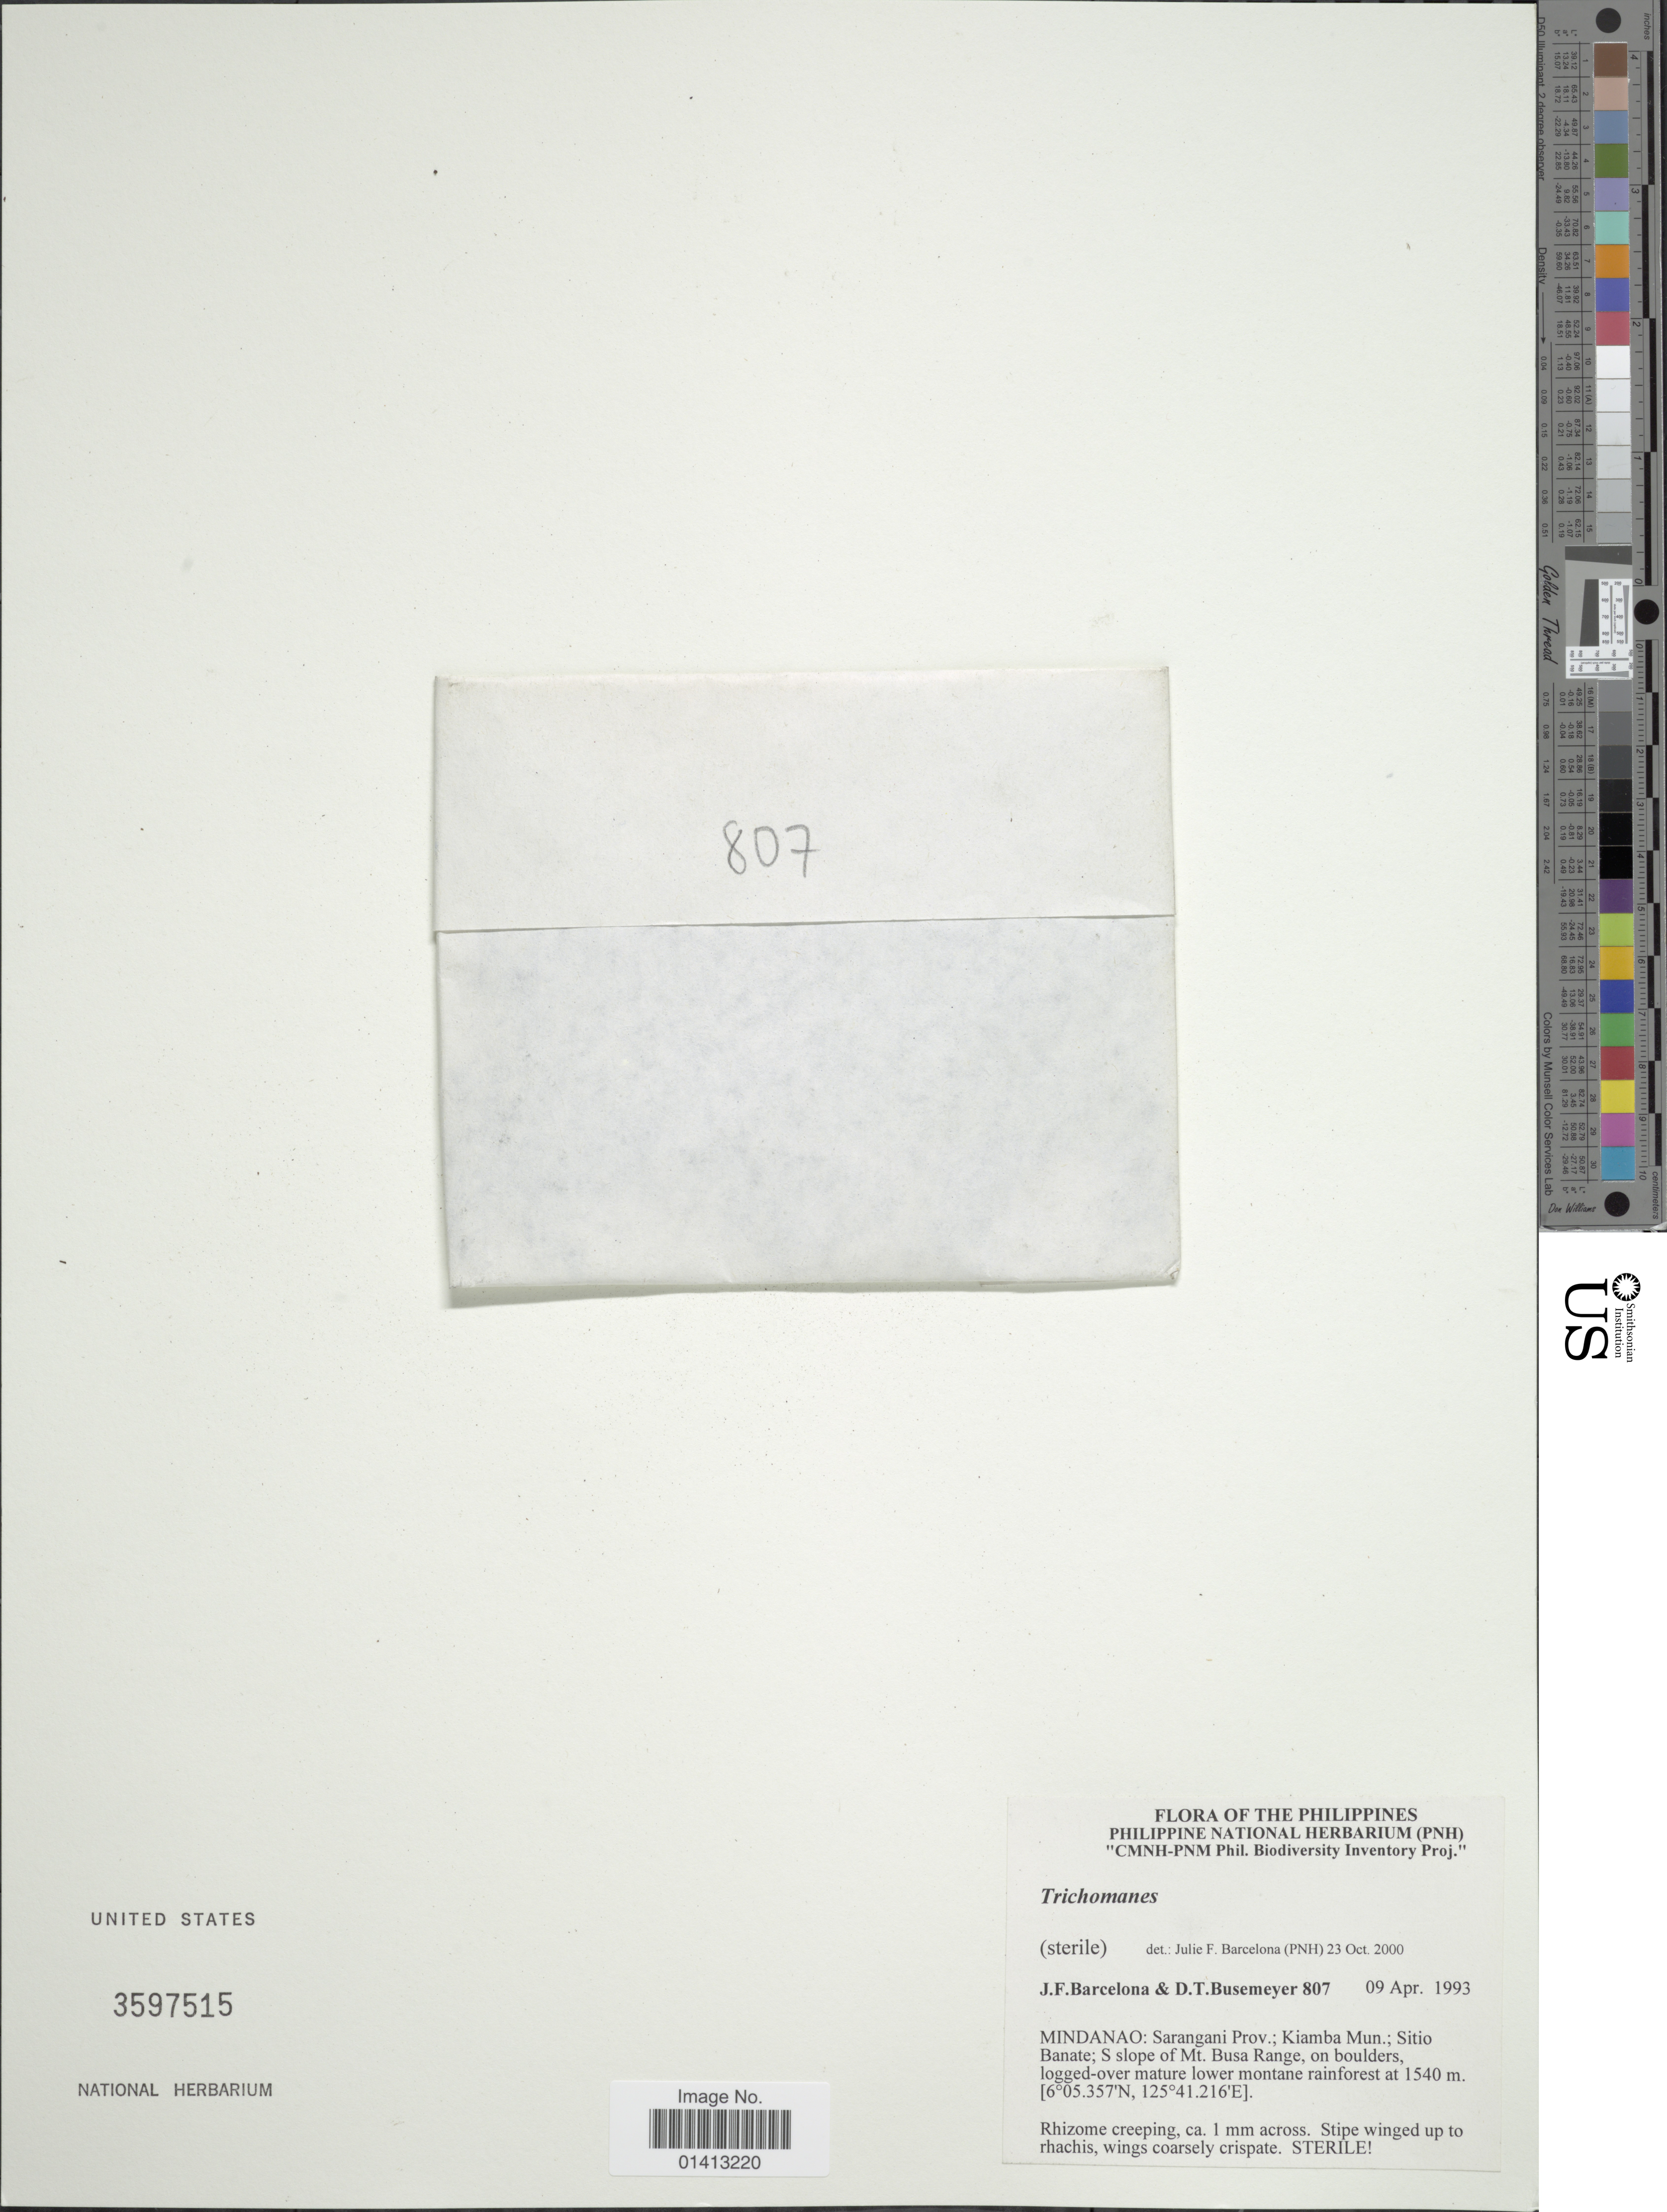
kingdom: Plantae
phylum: Tracheophyta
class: Polypodiopsida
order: Hymenophyllales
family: Hymenophyllaceae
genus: Crepidomanes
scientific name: Crepidomanes sp.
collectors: J. F. Barcelona & D. Busemeyer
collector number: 807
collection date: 1993-04-09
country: Philippines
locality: Mindanao: Sarangani Prov; Kiamba Mun; Sitio banate; S slope of Mt Busa Range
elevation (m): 1540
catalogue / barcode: US 3597515